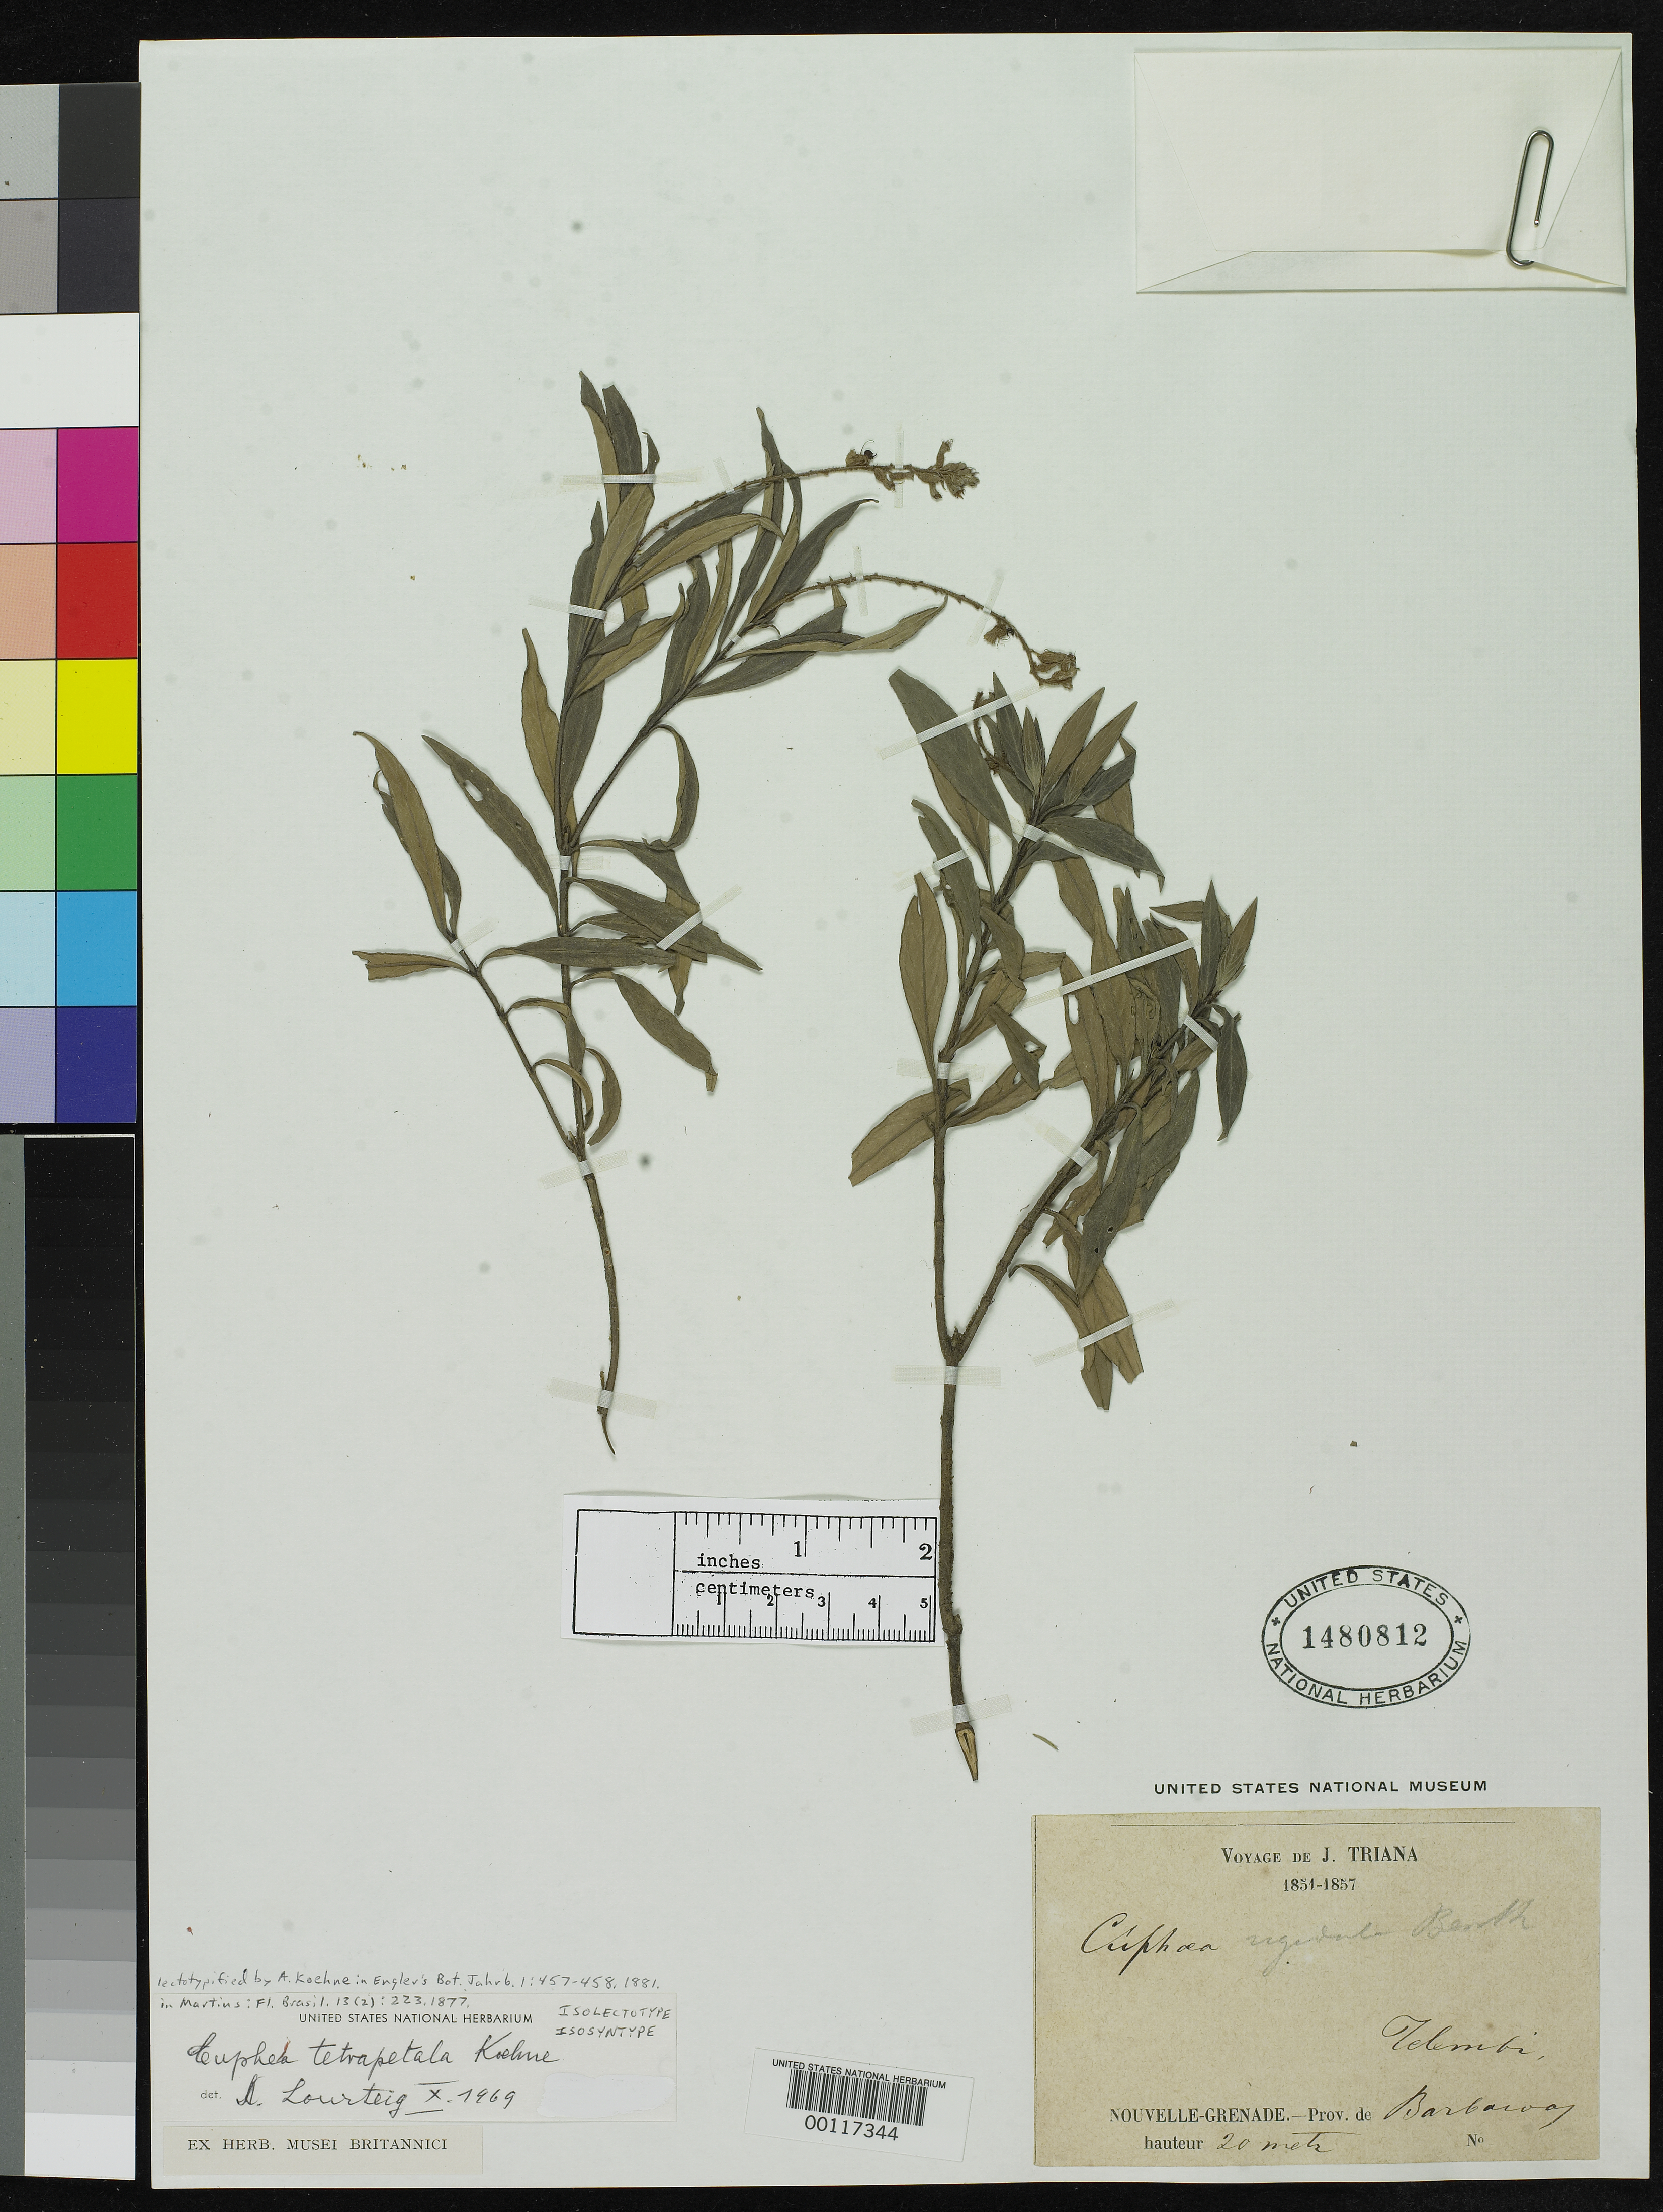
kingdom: Plantae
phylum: Tracheophyta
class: Magnoliopsida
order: Myrtales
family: Lythraceae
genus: Cuphea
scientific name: Cuphea tetrapetala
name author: Koehne in Mart.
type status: Isolectotype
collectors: J. J. Triana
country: Colombia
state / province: Nariño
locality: Barbacoas, Rio Telembi.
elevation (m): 20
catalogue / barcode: US 1480812